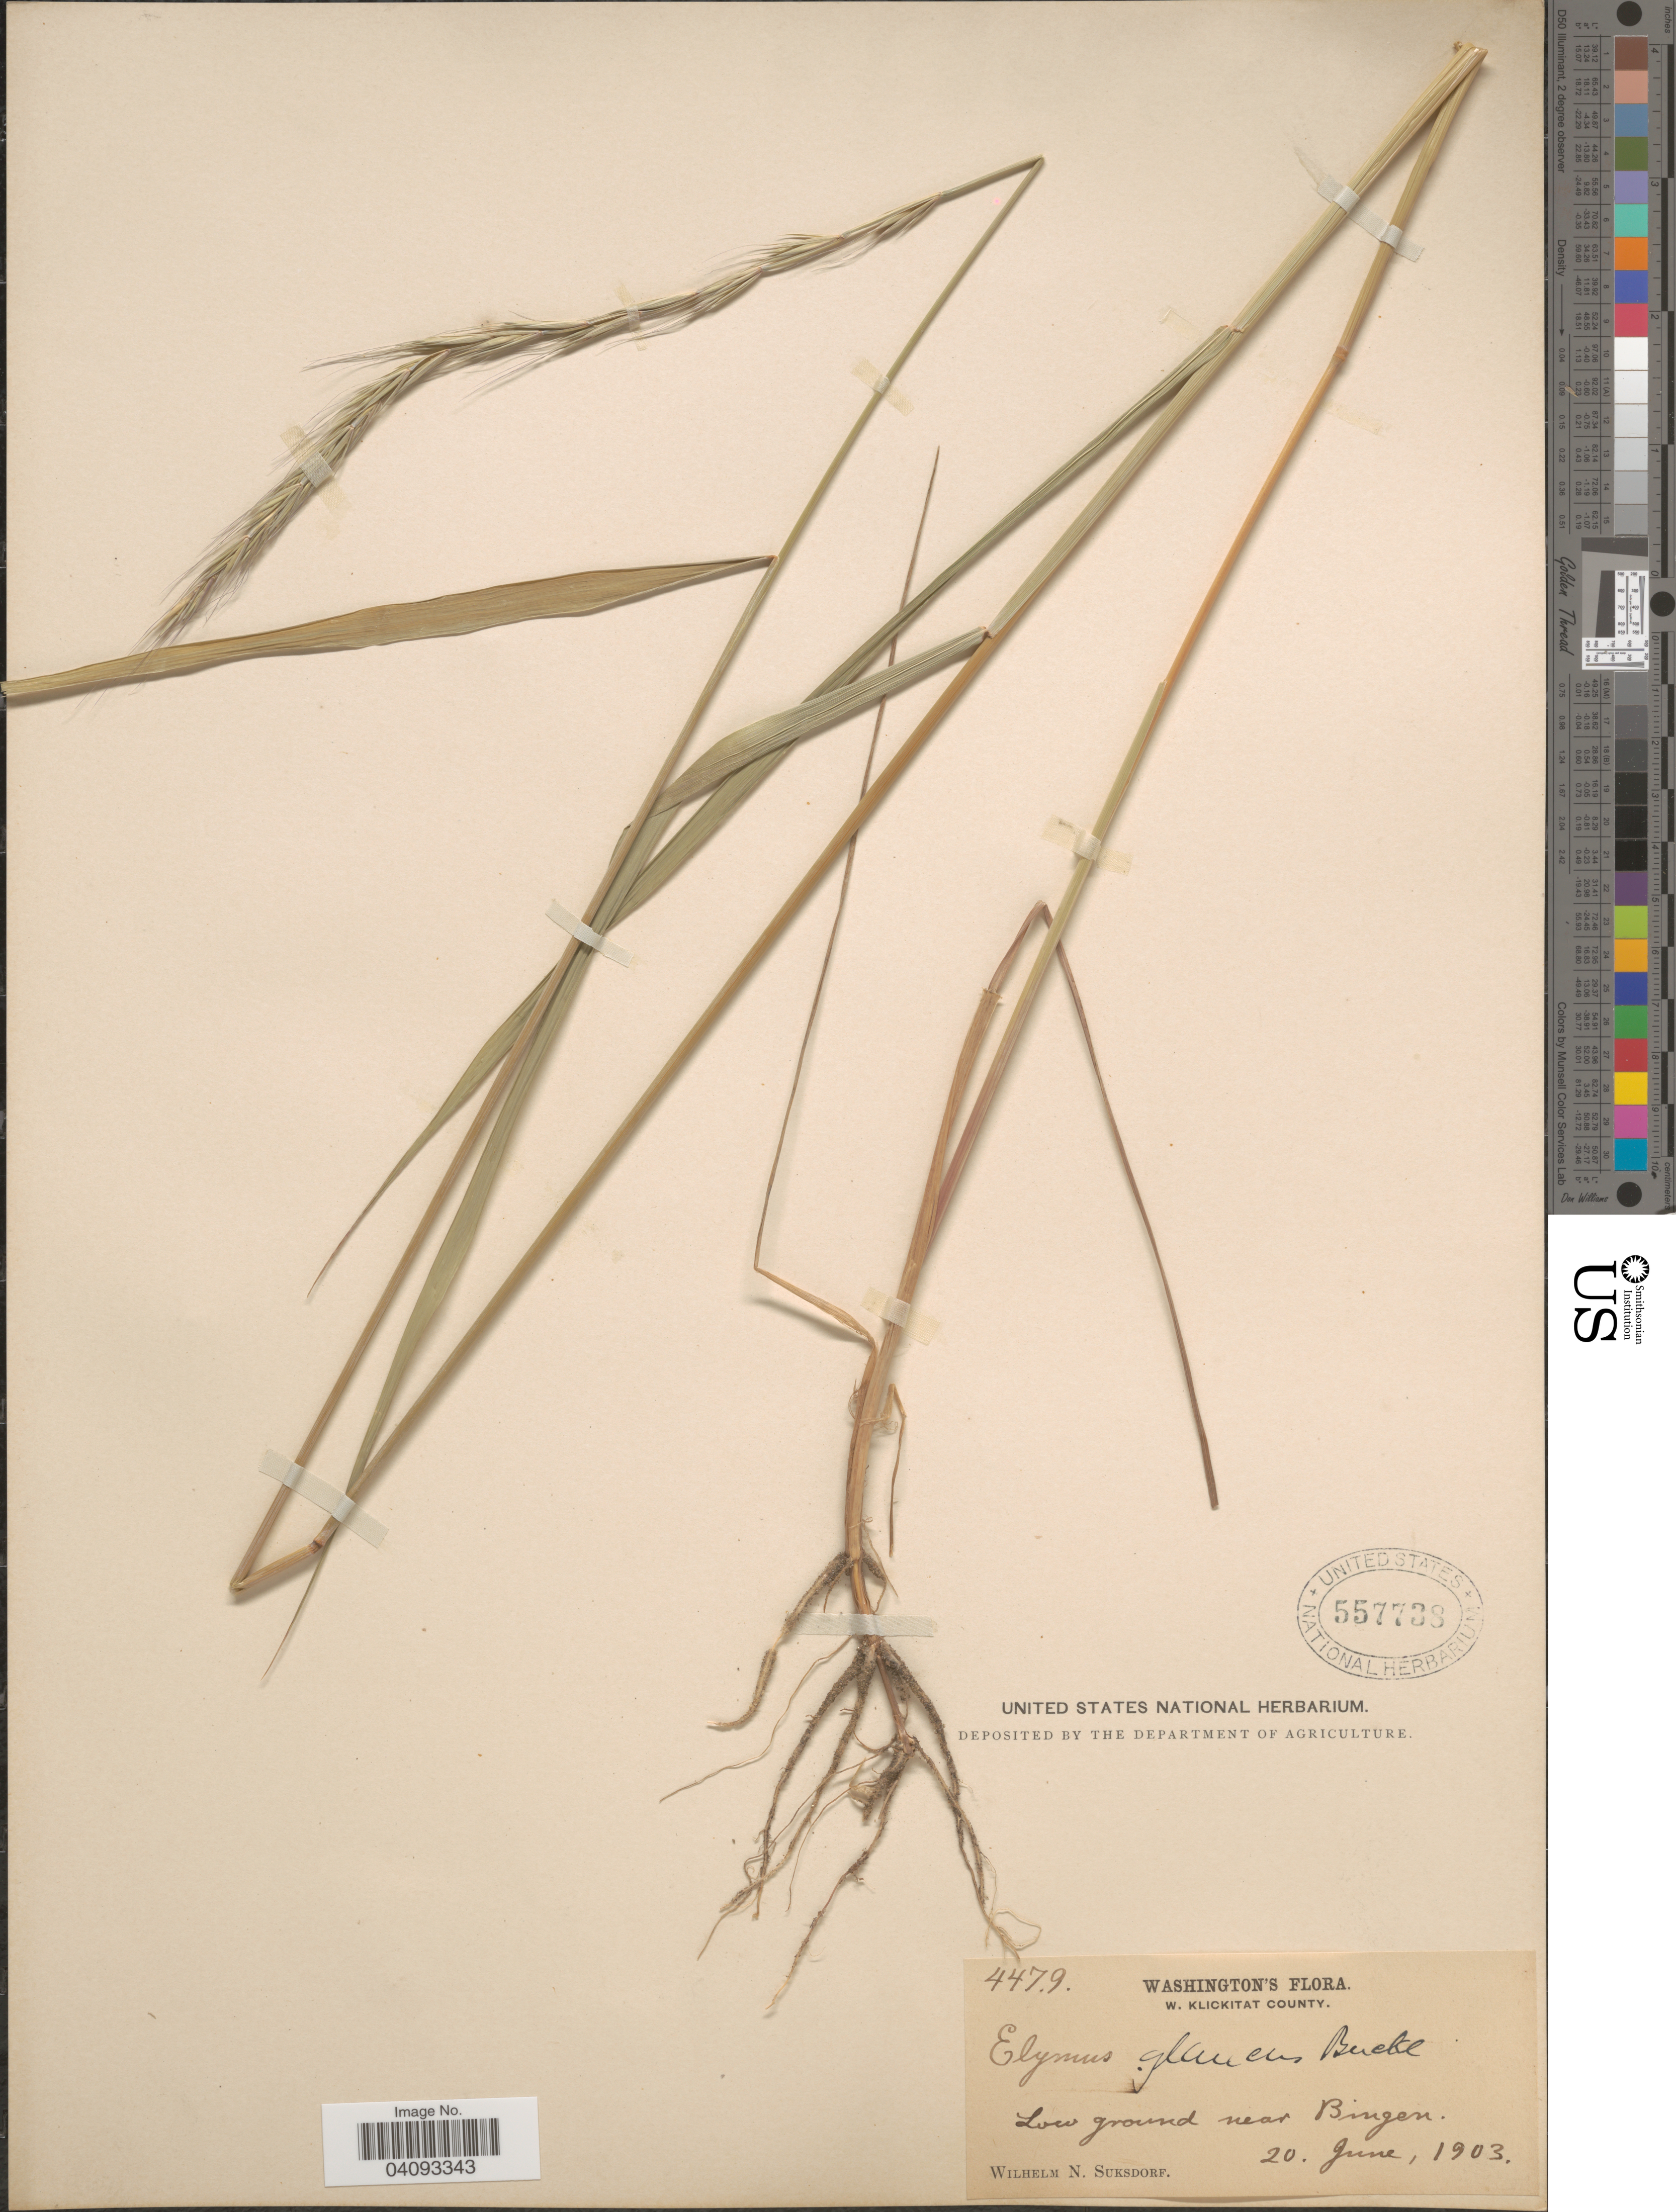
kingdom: Plantae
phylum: Tracheophyta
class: Liliopsida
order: Poales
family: Poaceae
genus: Elymus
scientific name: Elymus glaucus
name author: Buckley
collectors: W. N. Suksdorf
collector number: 4479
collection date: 1903-06-20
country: United States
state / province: Washington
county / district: Klickitat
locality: W. Klickitat County. Low ground near Bingen.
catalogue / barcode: US 557738